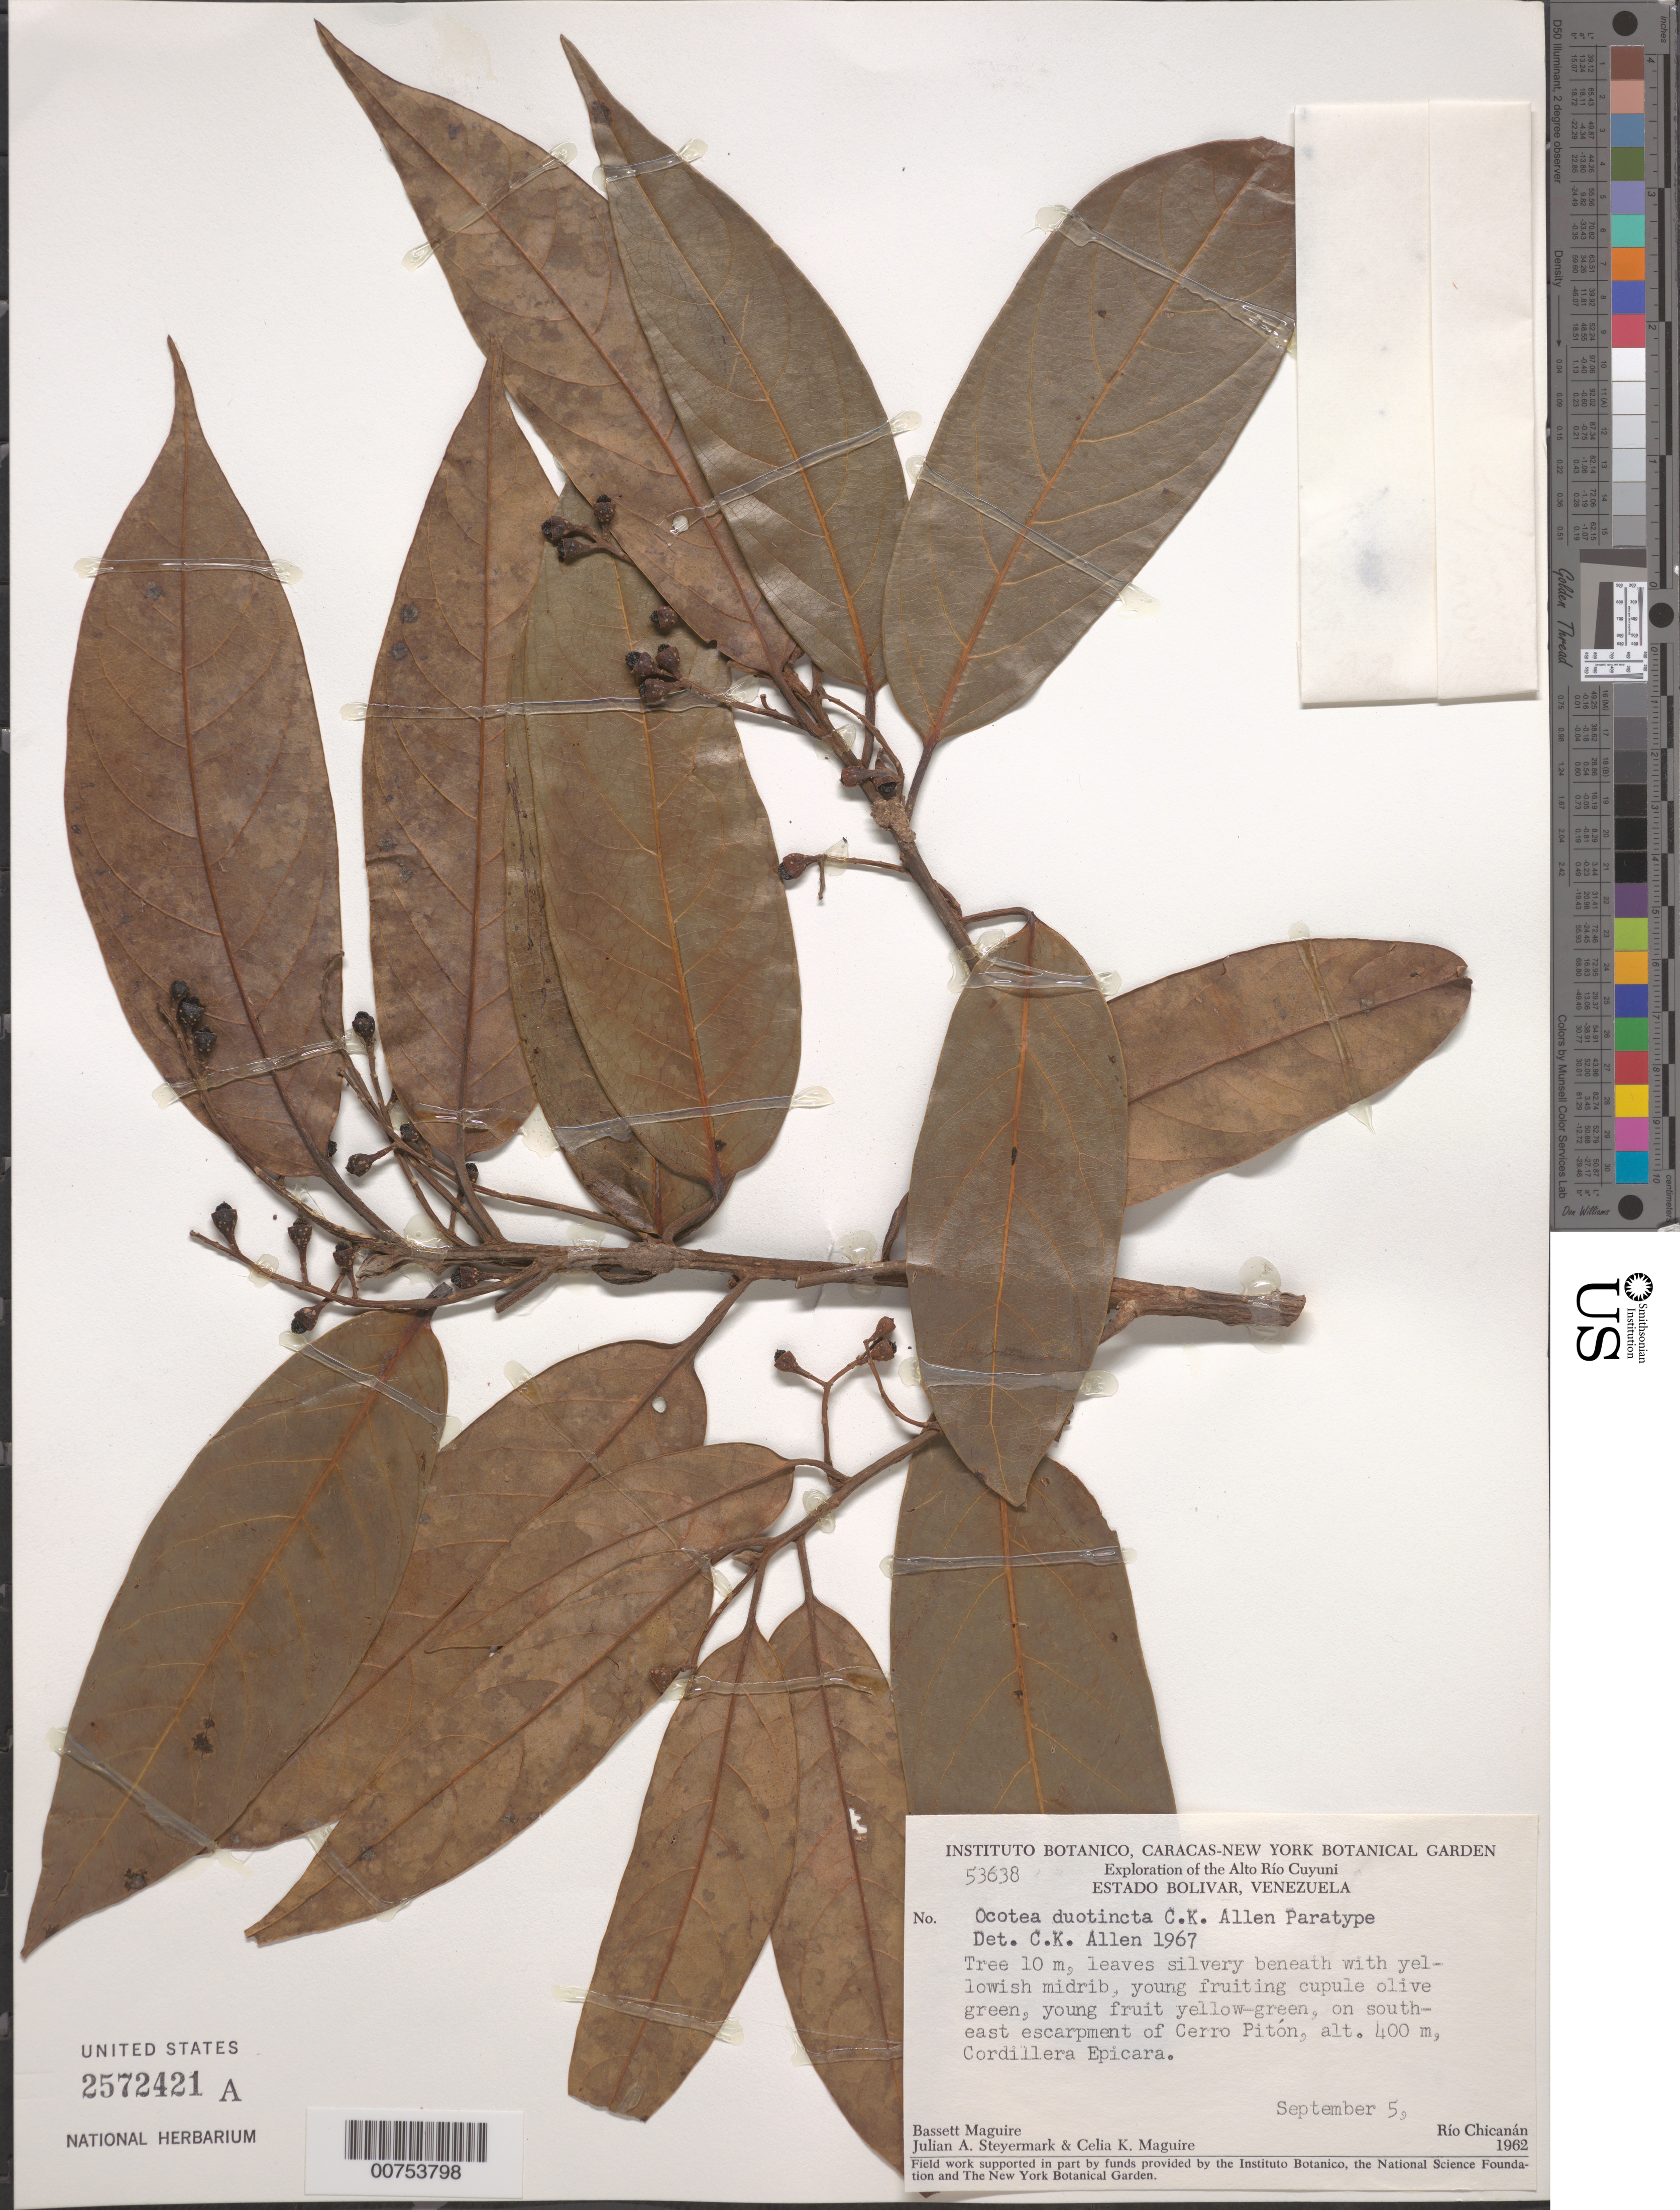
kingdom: Plantae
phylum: Tracheophyta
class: Magnoliopsida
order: Laurales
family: Lauraceae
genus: Ocotea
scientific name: Ocotea duotincta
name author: C.K. Allen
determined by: Allen, C. K.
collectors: B. Maguire, J. Steyermark & C. K. Maguire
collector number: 53638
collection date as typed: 5-Sep-62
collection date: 1962-09-05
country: Venezuela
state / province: Bolívar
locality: Alto Río Cuyuni, Cerro Pitón, Cordillera Epicara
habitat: SE escarpment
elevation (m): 400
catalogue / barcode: US 2572421A